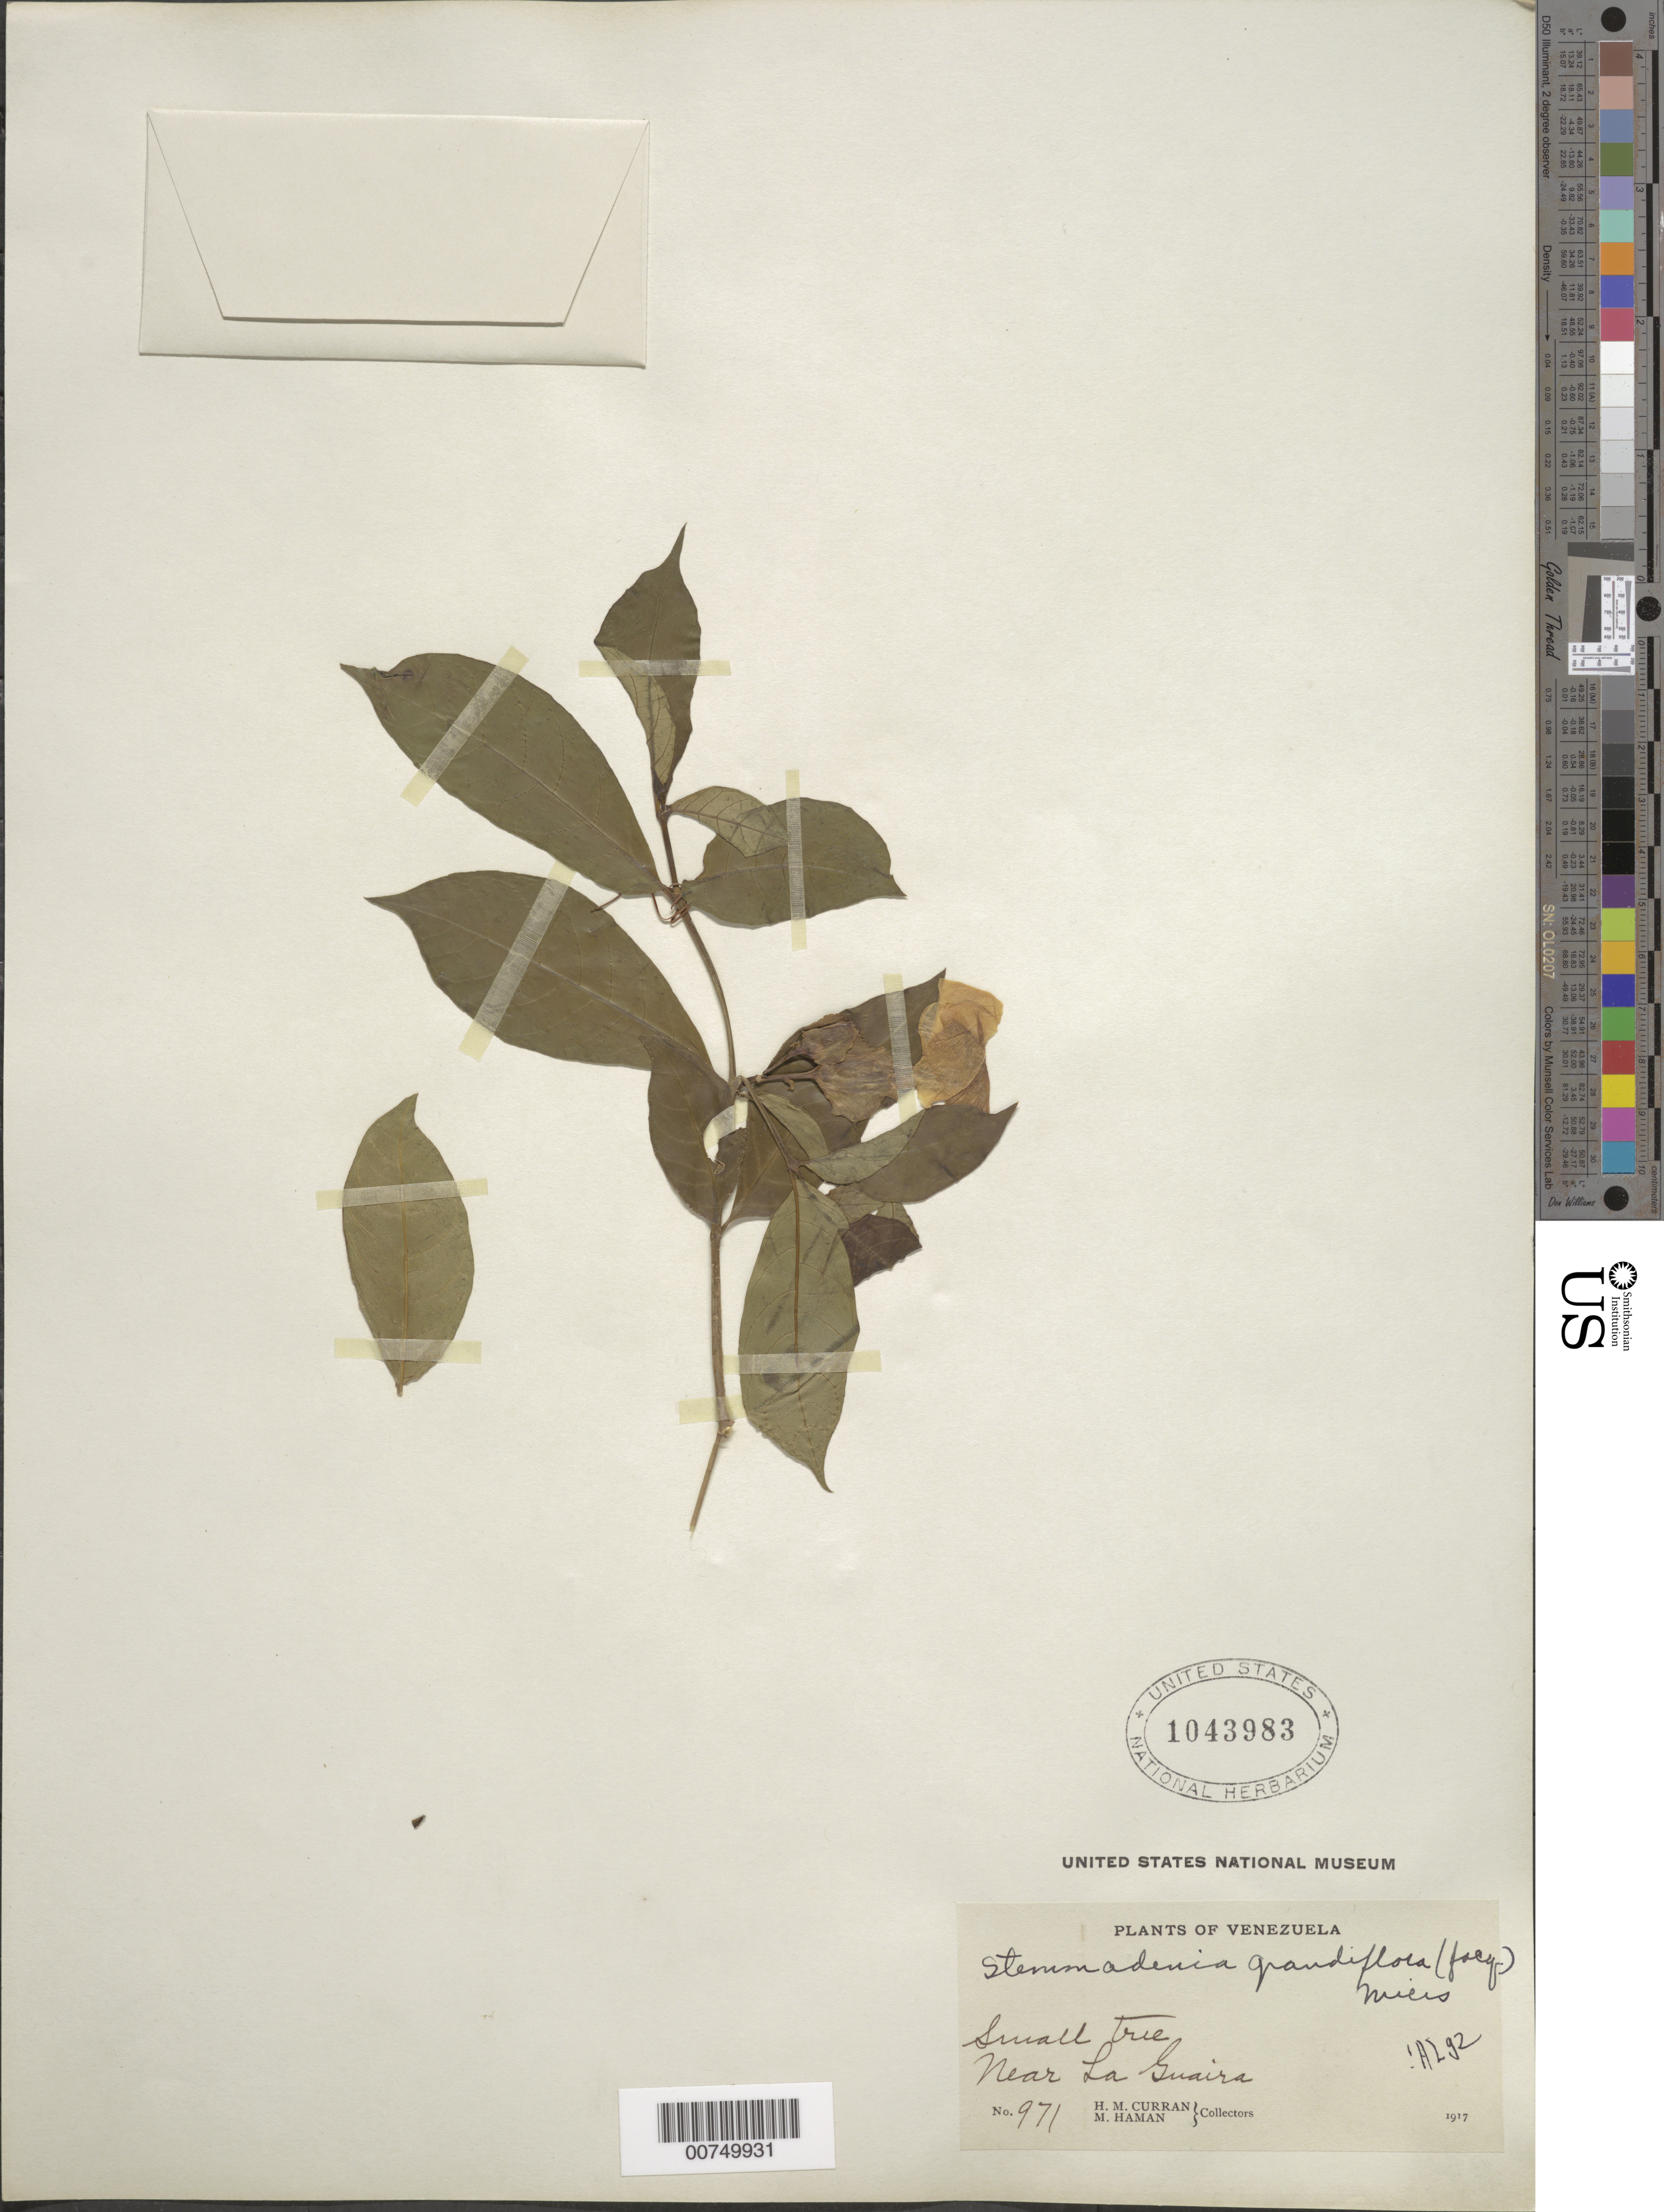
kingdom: Plantae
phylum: Tracheophyta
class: Magnoliopsida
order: Gentianales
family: Apocynaceae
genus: Stemmadenia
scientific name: Stemmadenia grandiflora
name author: (Jacq.) Miers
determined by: Leeuwenberg, A. J. M.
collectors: H. M. Curran & M. Haman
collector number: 971 a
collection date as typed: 12-Jun-17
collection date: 1917-06-12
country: Venezuela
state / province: Distrito Federal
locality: La Guaira to Río Grande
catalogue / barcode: US 1043983